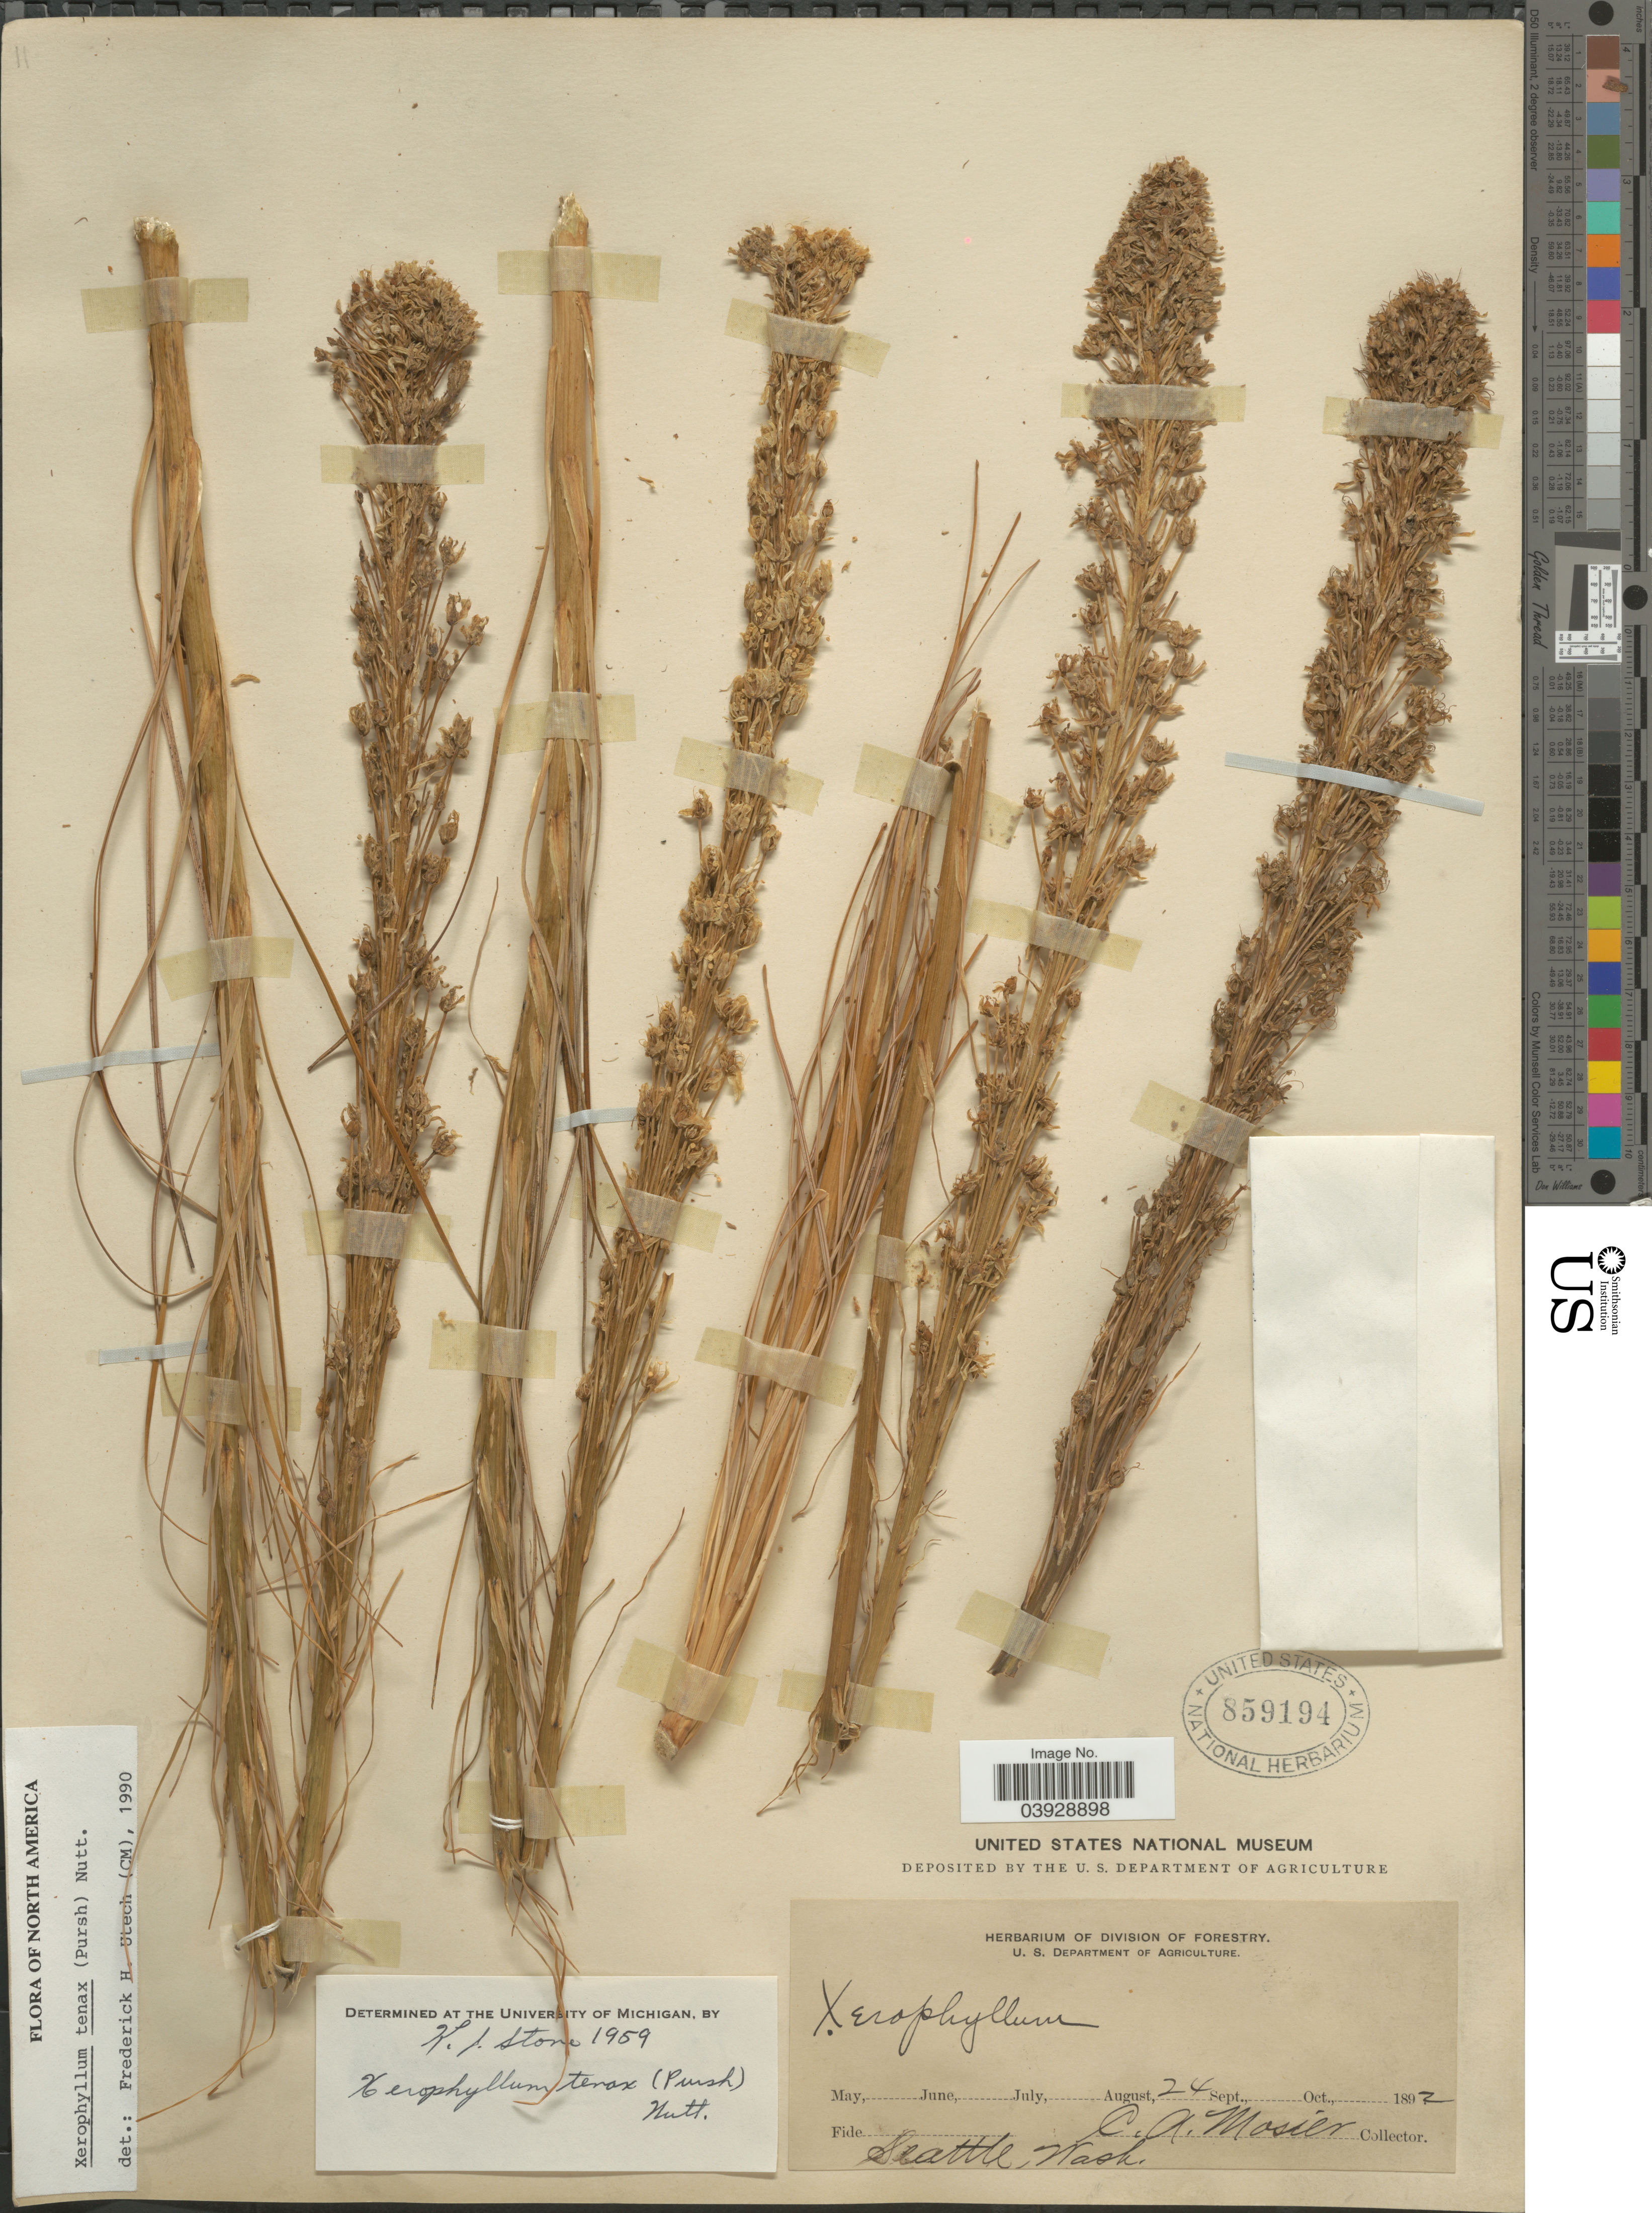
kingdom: Plantae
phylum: Tracheophyta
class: Liliopsida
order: Liliales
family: Melanthiaceae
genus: Xerophyllum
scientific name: Xerophyllum tenax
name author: (Pursh) Nutt.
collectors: C. A. Mosier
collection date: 1892-08-24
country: United States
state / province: Washington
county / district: King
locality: Seattle.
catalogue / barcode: US 859194